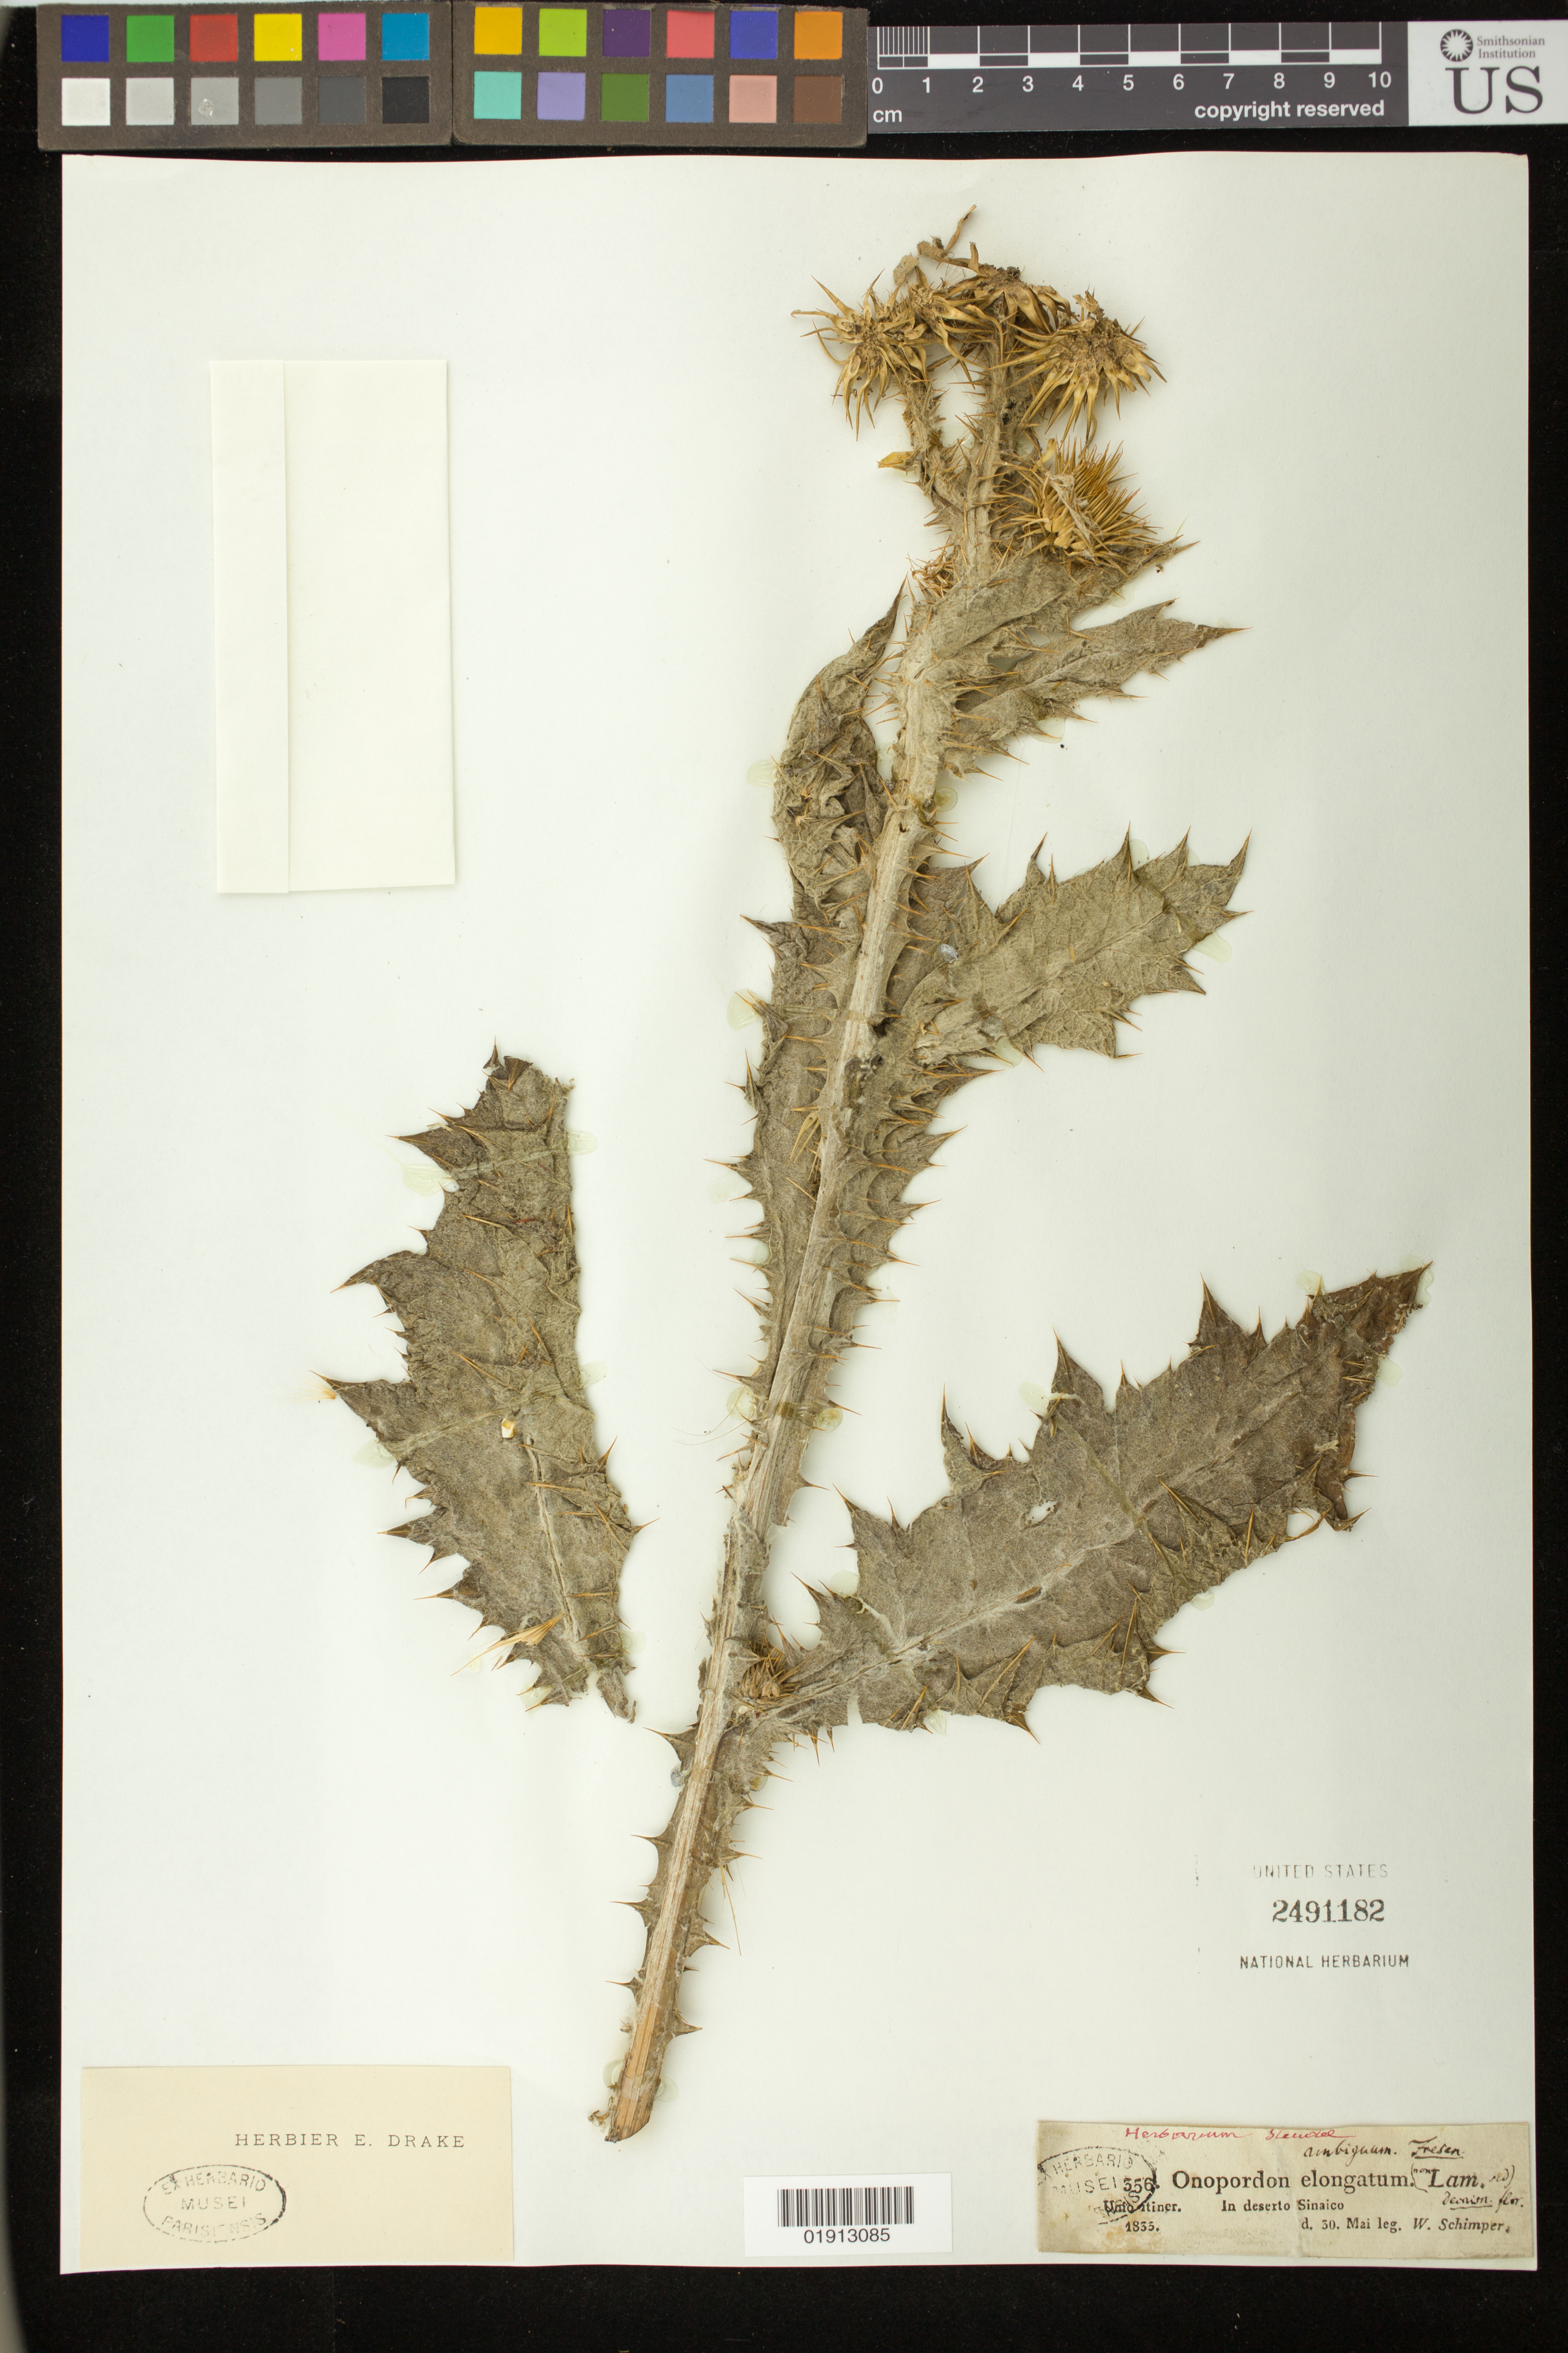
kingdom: Plantae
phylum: Tracheophyta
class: Magnoliopsida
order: Asterales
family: Asteraceae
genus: Onopordum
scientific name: Onopordum elongatum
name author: Lam.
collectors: W. P. Schimper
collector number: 356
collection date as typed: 30 May 1835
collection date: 1835-05-30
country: Egypt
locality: In deserto Sinaico.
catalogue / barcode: US 2491182